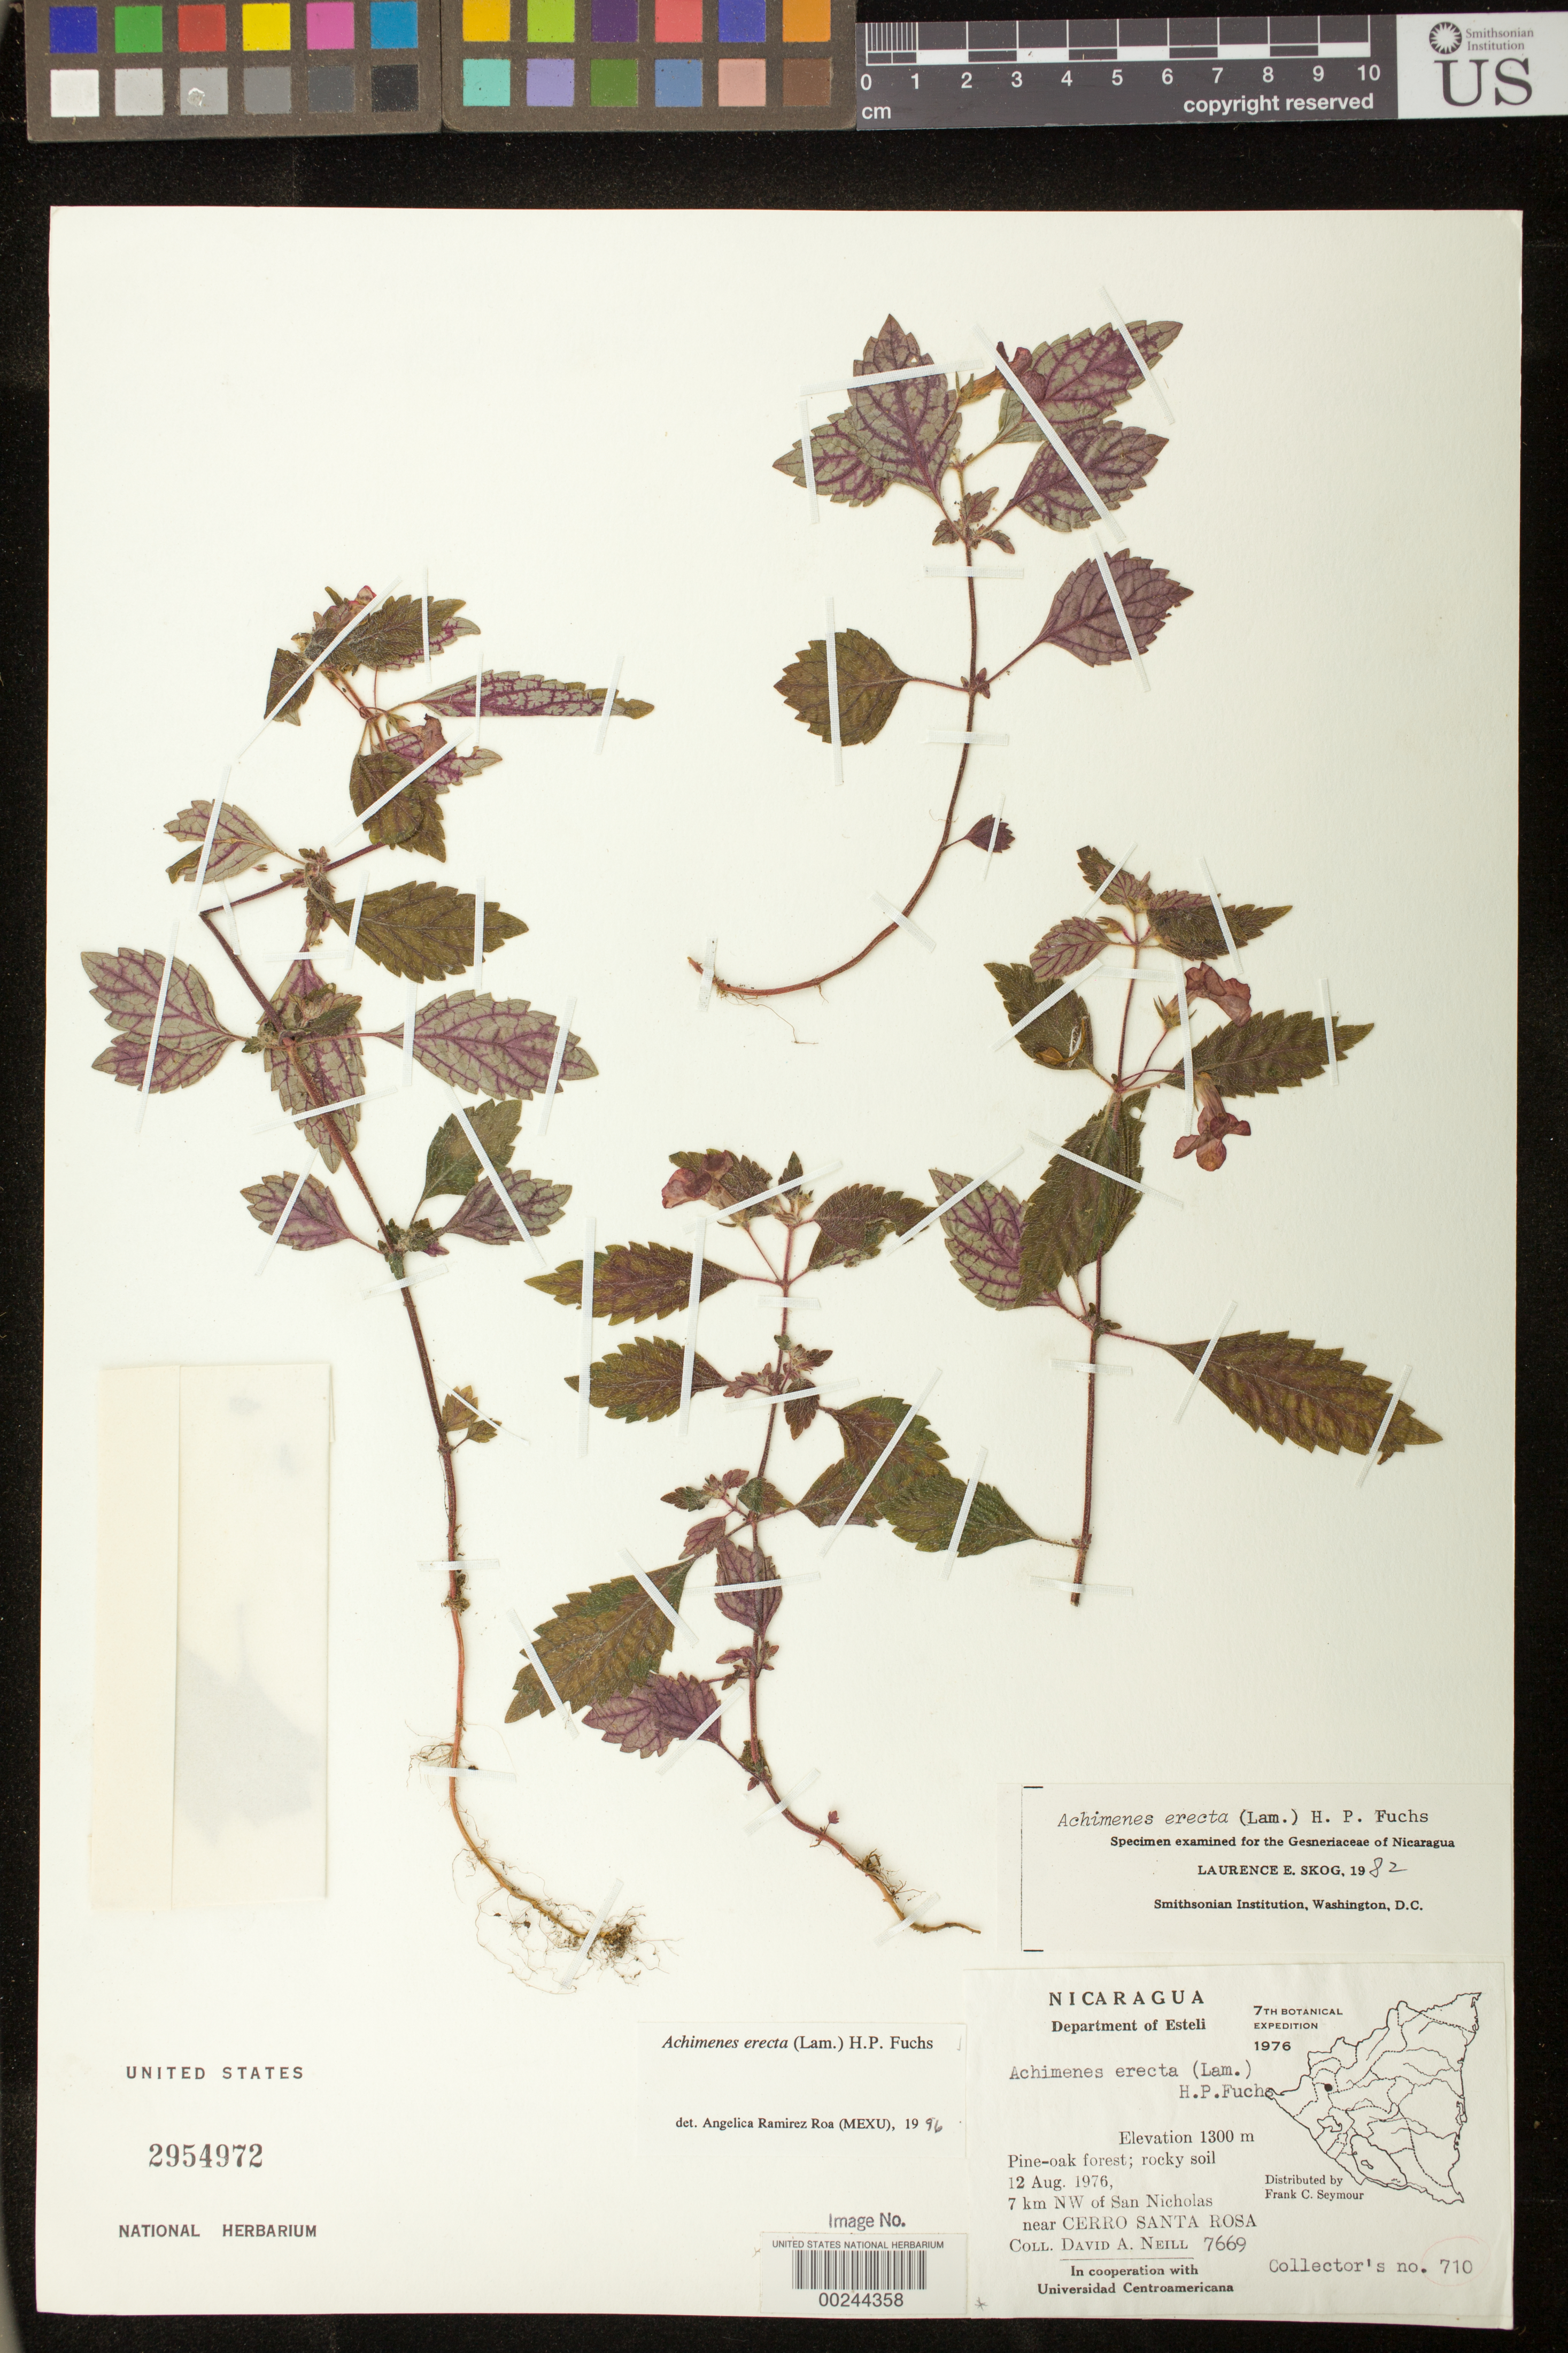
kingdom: Plantae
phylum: Tracheophyta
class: Magnoliopsida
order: Lamiales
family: Gesneriaceae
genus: Achimenes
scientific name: Achimenes erecta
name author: (Lam.) H.P. Fuchs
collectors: D. A. Neill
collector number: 710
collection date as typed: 12 Aug 1976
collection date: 1976-08-12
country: Nicaragua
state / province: Esteli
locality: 7 km NW of San Nicholas near Cerro Santa Rosa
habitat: Pine-oak forest, rocky soil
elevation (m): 1300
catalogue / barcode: US 2954972